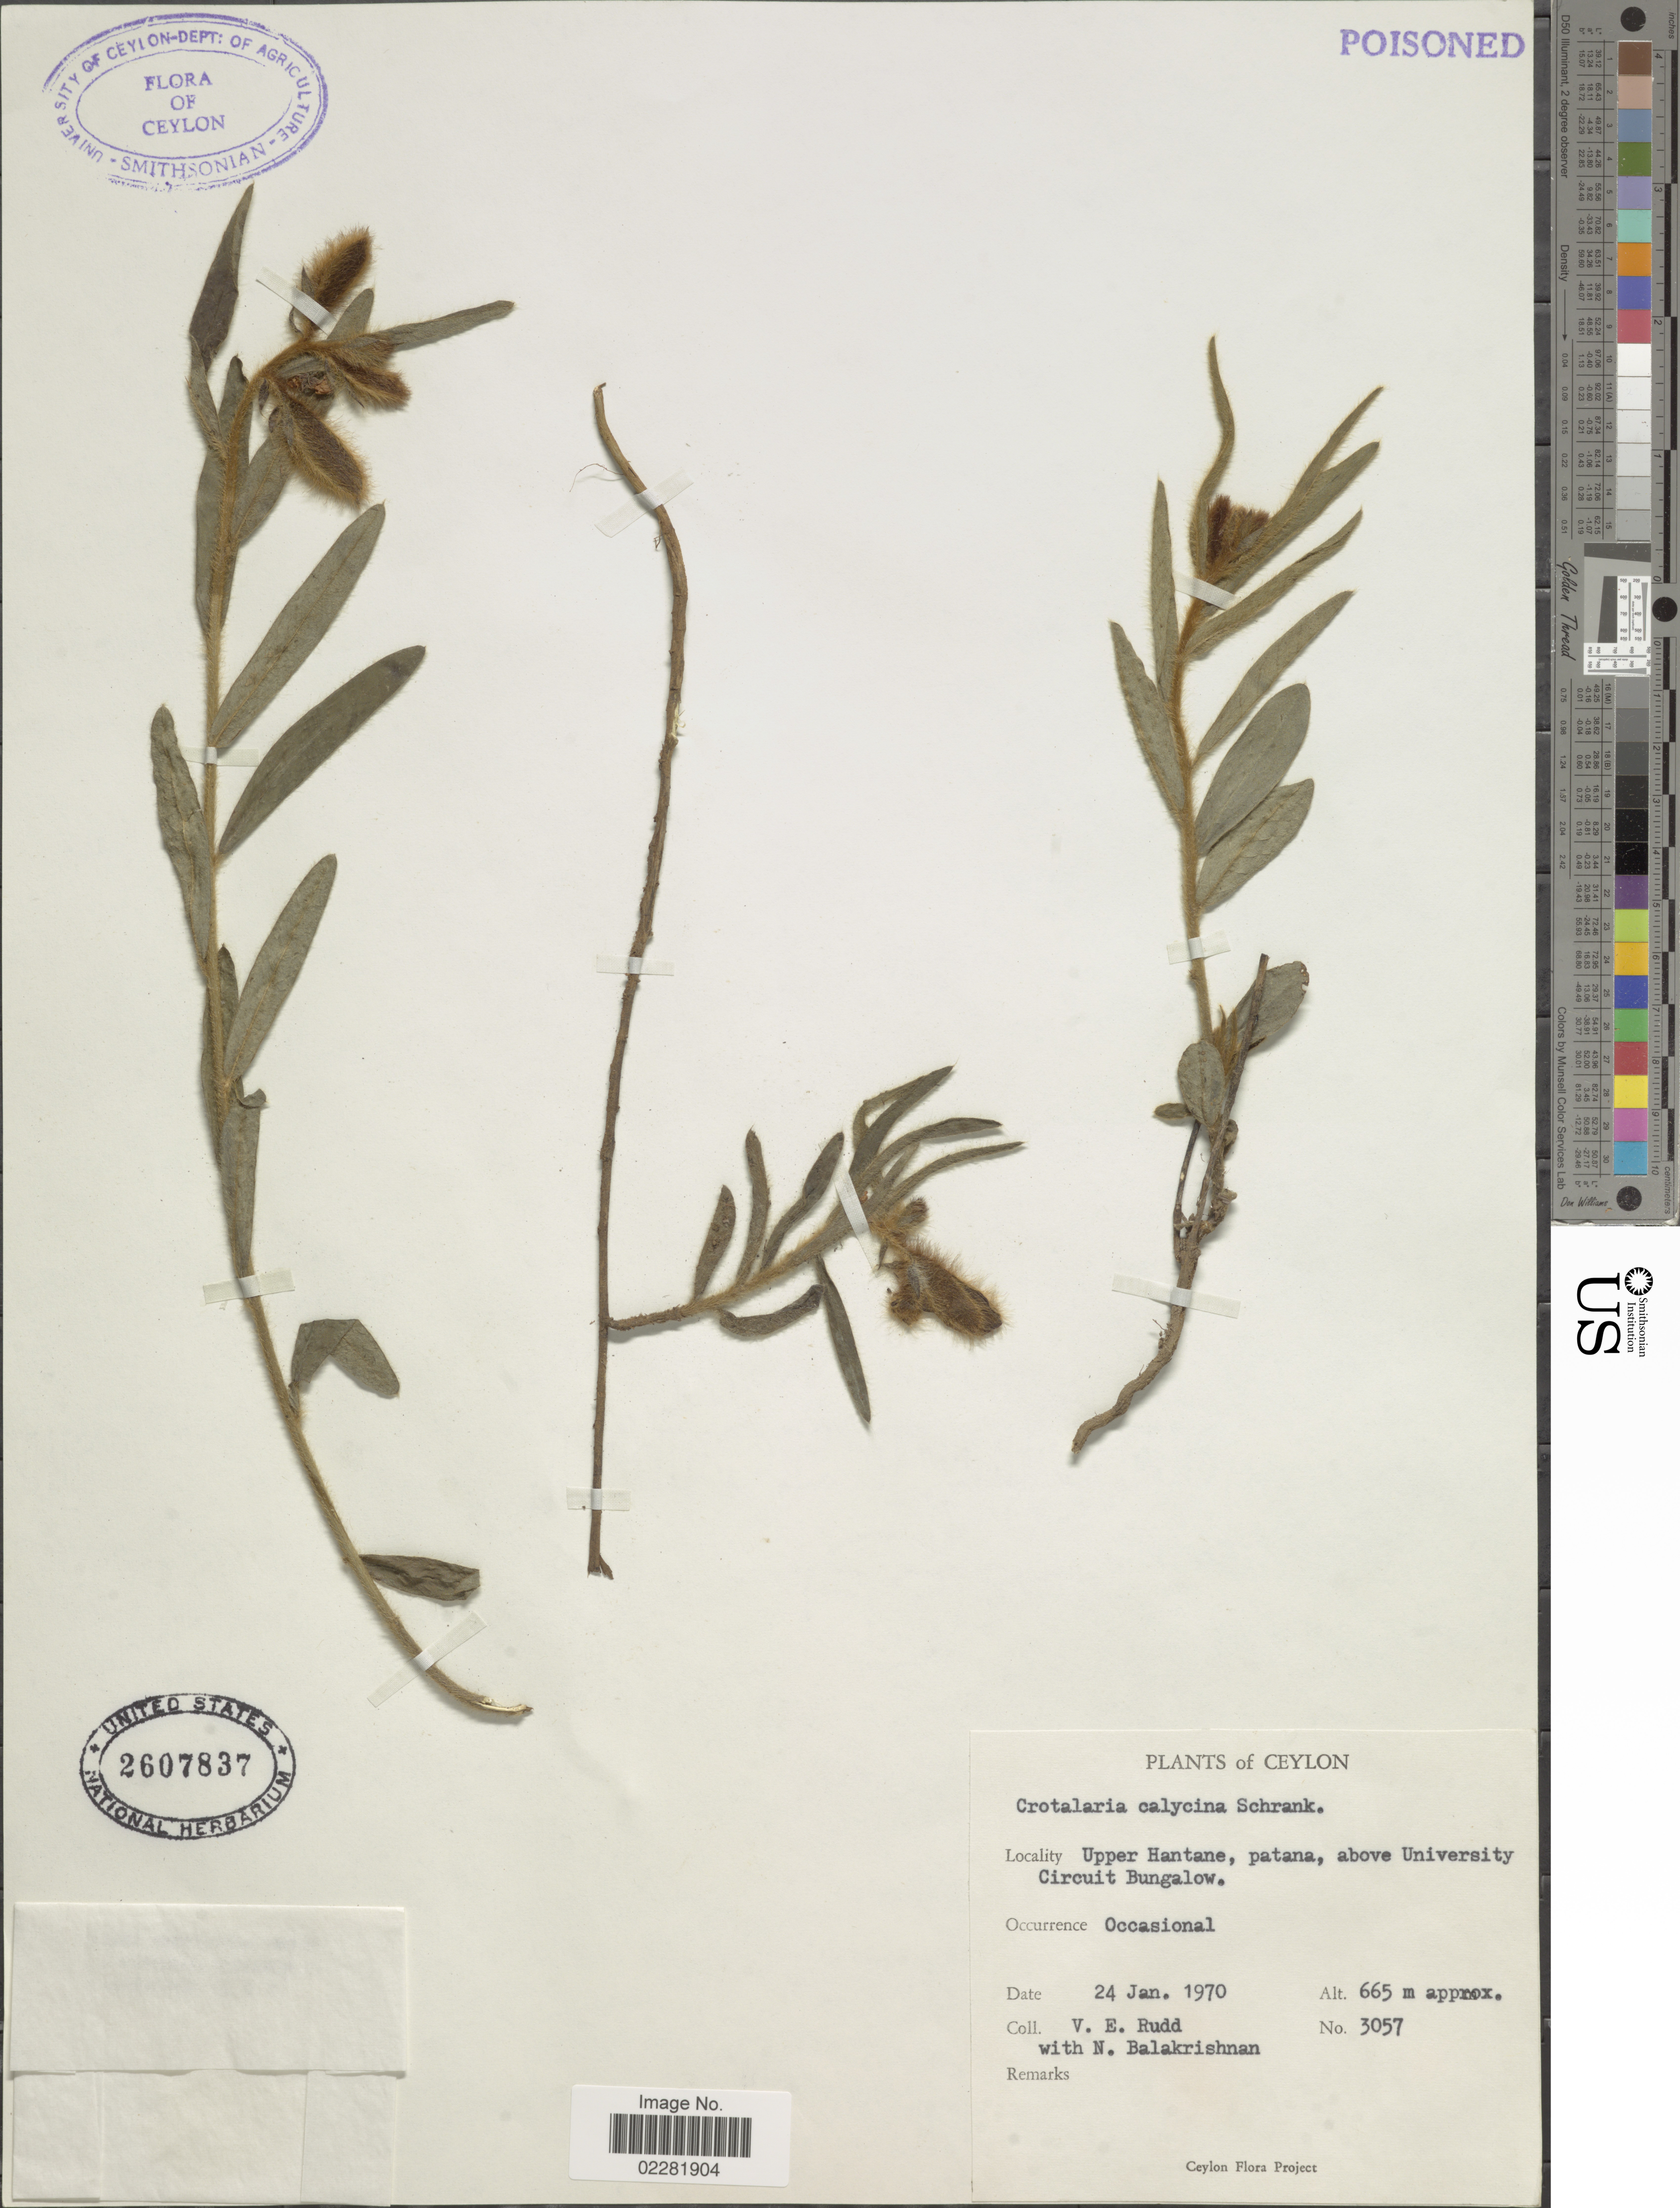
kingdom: Plantae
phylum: Tracheophyta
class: Magnoliopsida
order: Fabales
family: Fabaceae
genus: Crotalaria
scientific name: Crotalaria calycina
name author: Schrank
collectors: V. E. Rudd & N. Balakrishnan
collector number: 3057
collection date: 1970-01-24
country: Sri Lanka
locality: Ceylon, Upper Hantane, patana, above University Circuit Bungalow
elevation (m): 665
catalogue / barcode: US 2607837